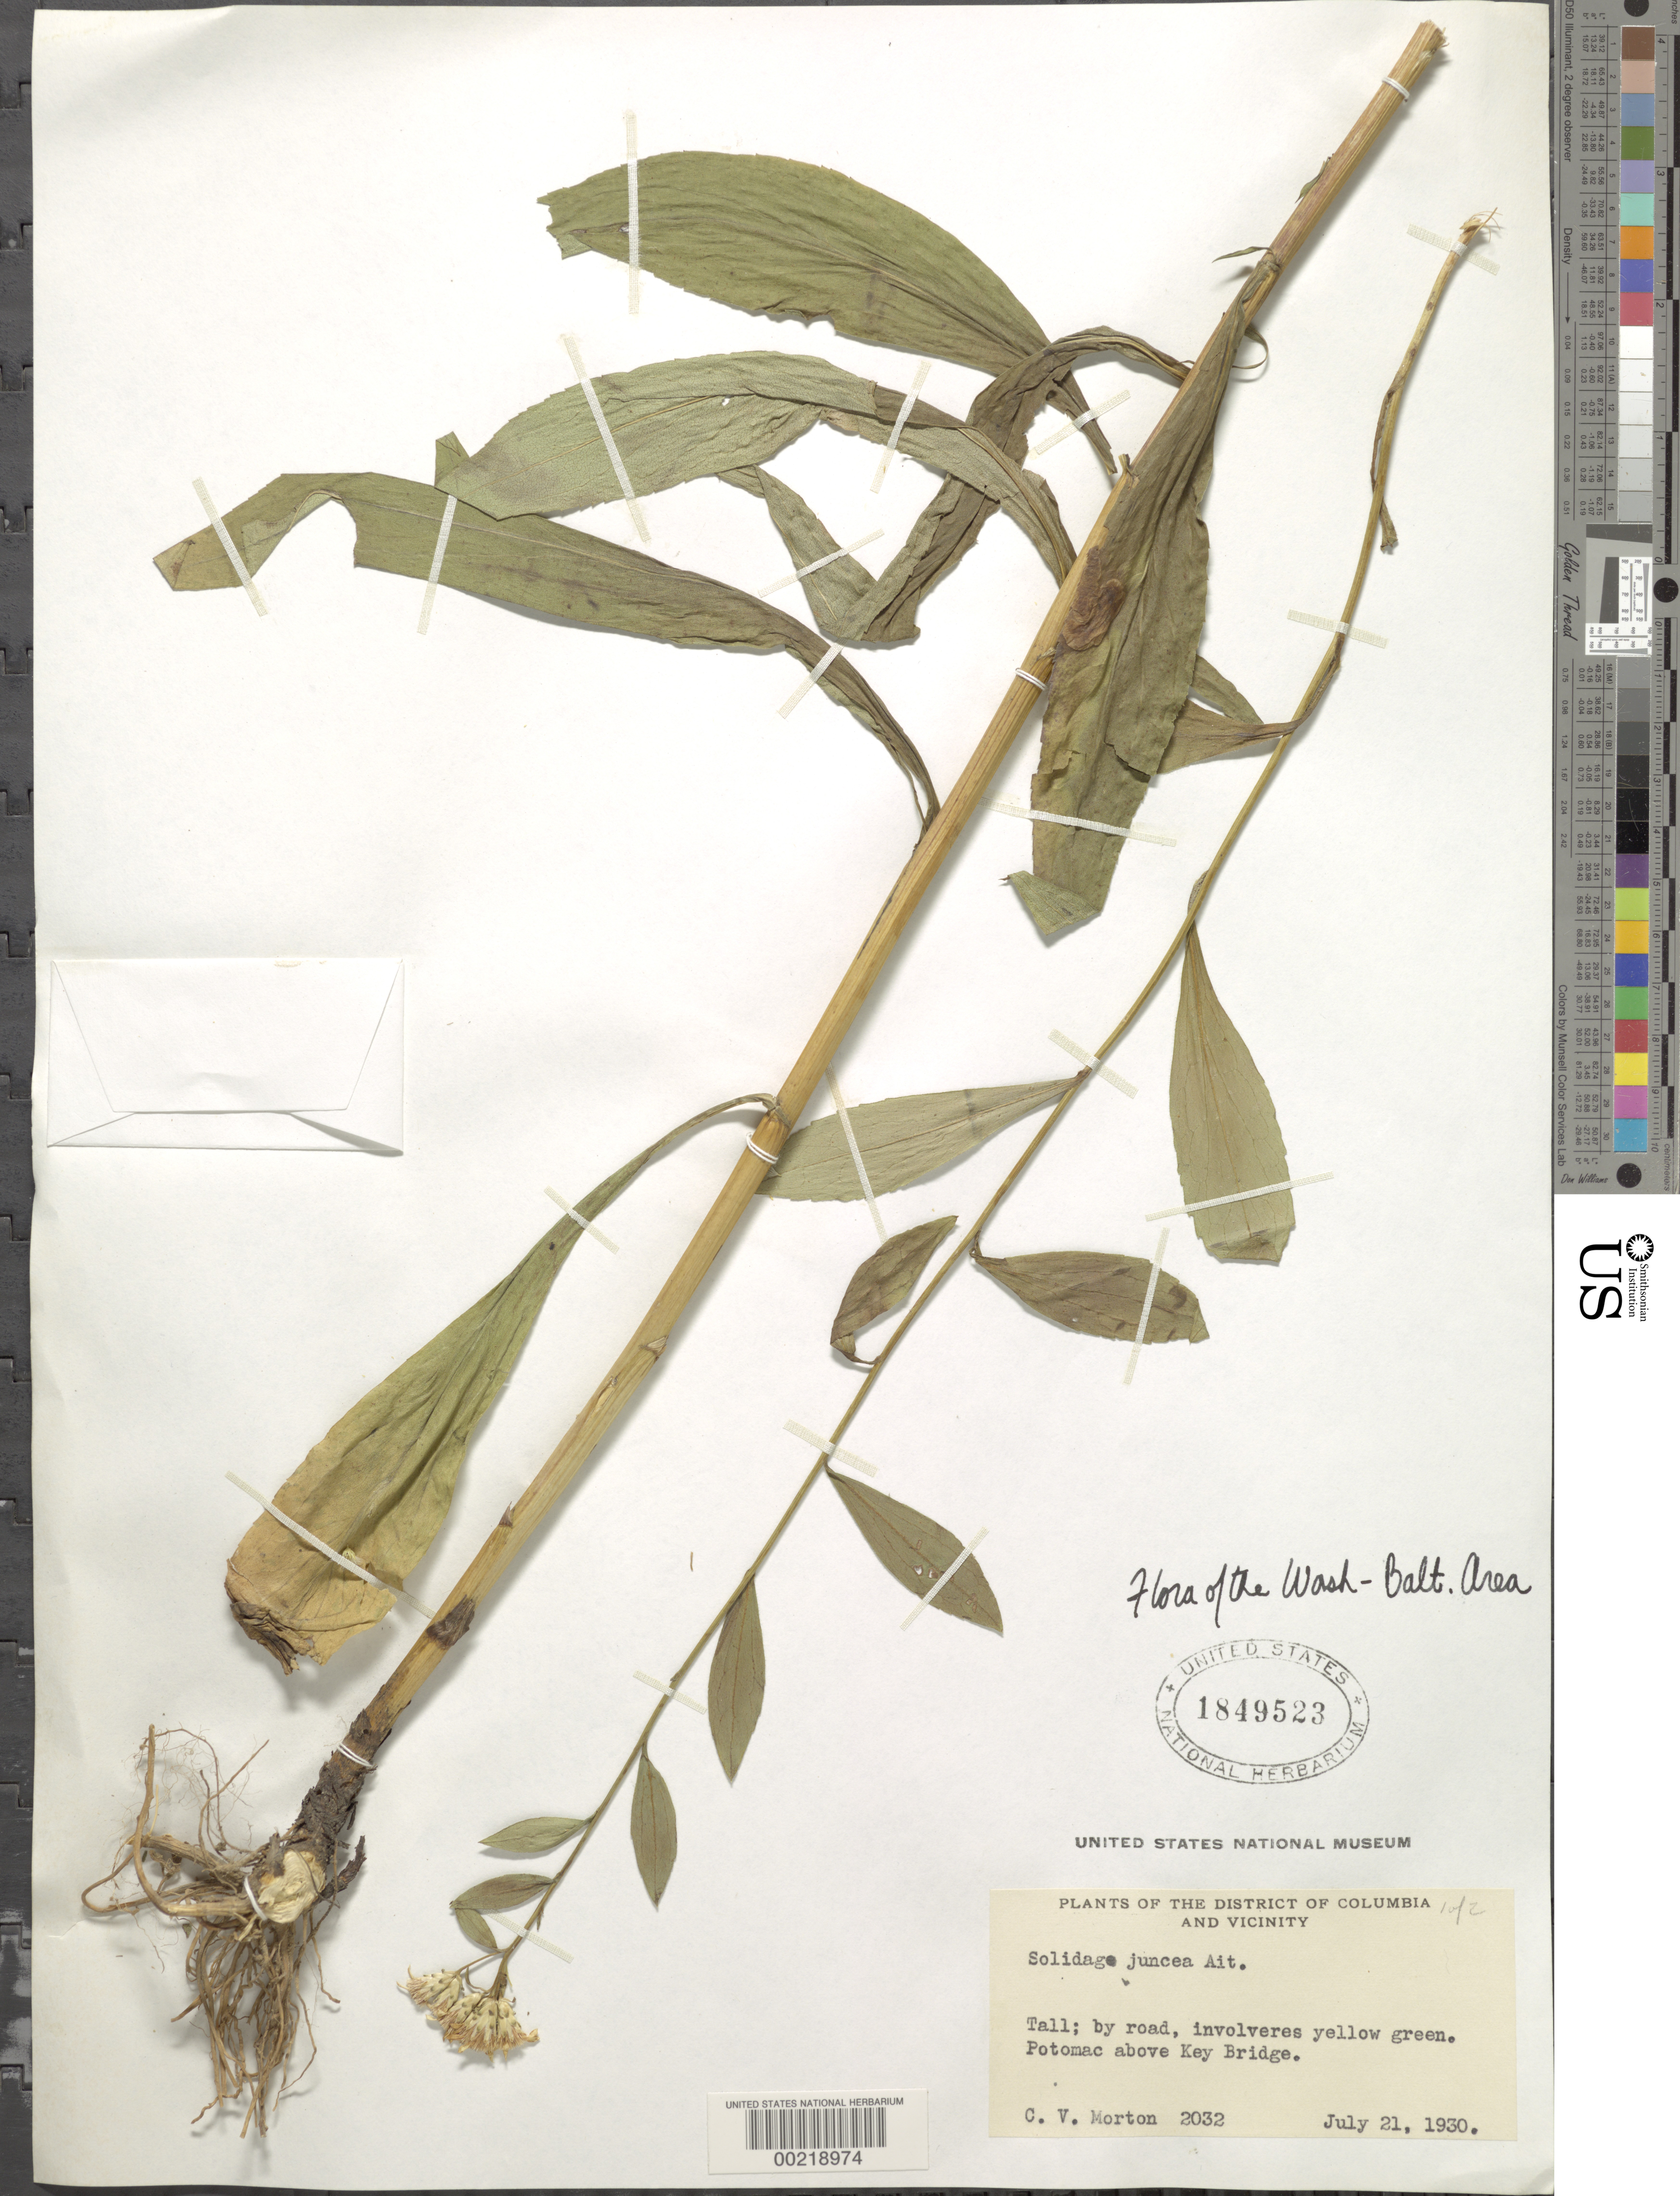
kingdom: Plantae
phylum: Tracheophyta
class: Magnoliopsida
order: Asterales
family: Asteraceae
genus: Solidago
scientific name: Solidago juncea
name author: Aiton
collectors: C. V. Morton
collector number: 2032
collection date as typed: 21 Jul 1930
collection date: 1930-07-21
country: United States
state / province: Virginia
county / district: Arlington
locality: Potomac above Key Bridge C. & O. Canal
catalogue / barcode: US 1849523